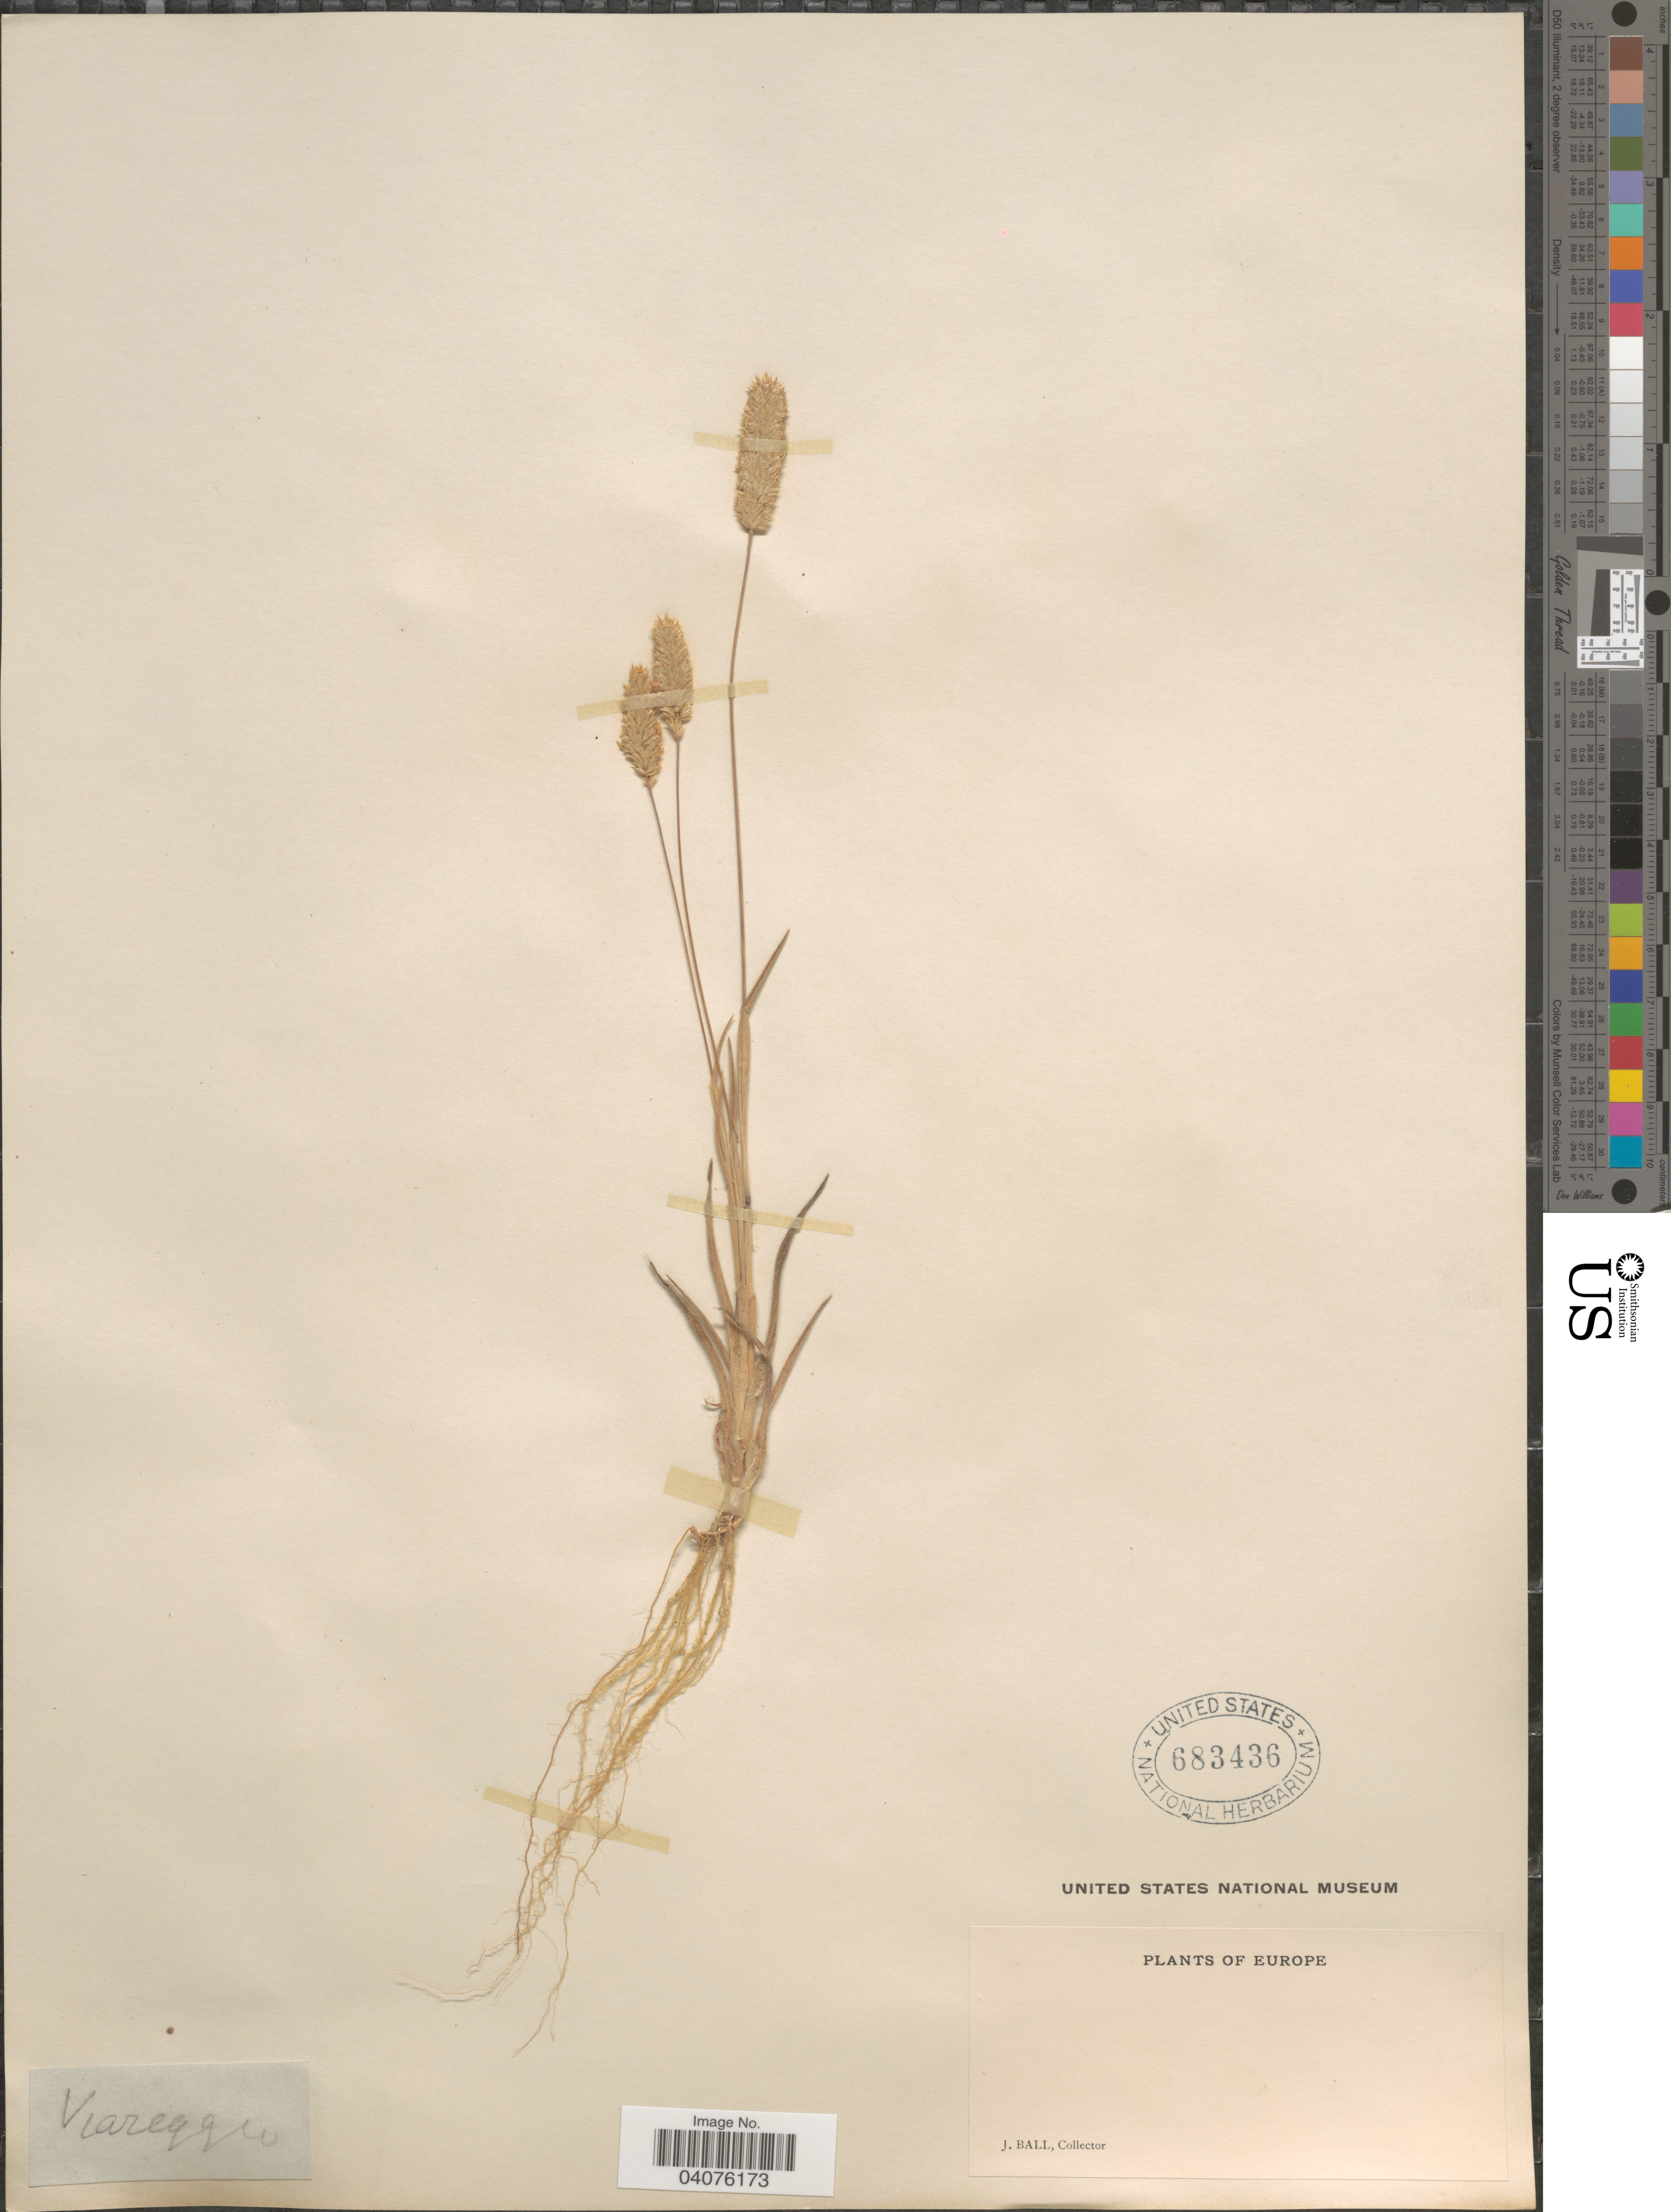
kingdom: Plantae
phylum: Tracheophyta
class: Liliopsida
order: Poales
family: Poaceae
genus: Phleum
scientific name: Phleum arenarium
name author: L.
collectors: J. Ball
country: Italy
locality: Viareggio. Europe.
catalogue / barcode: US 683436